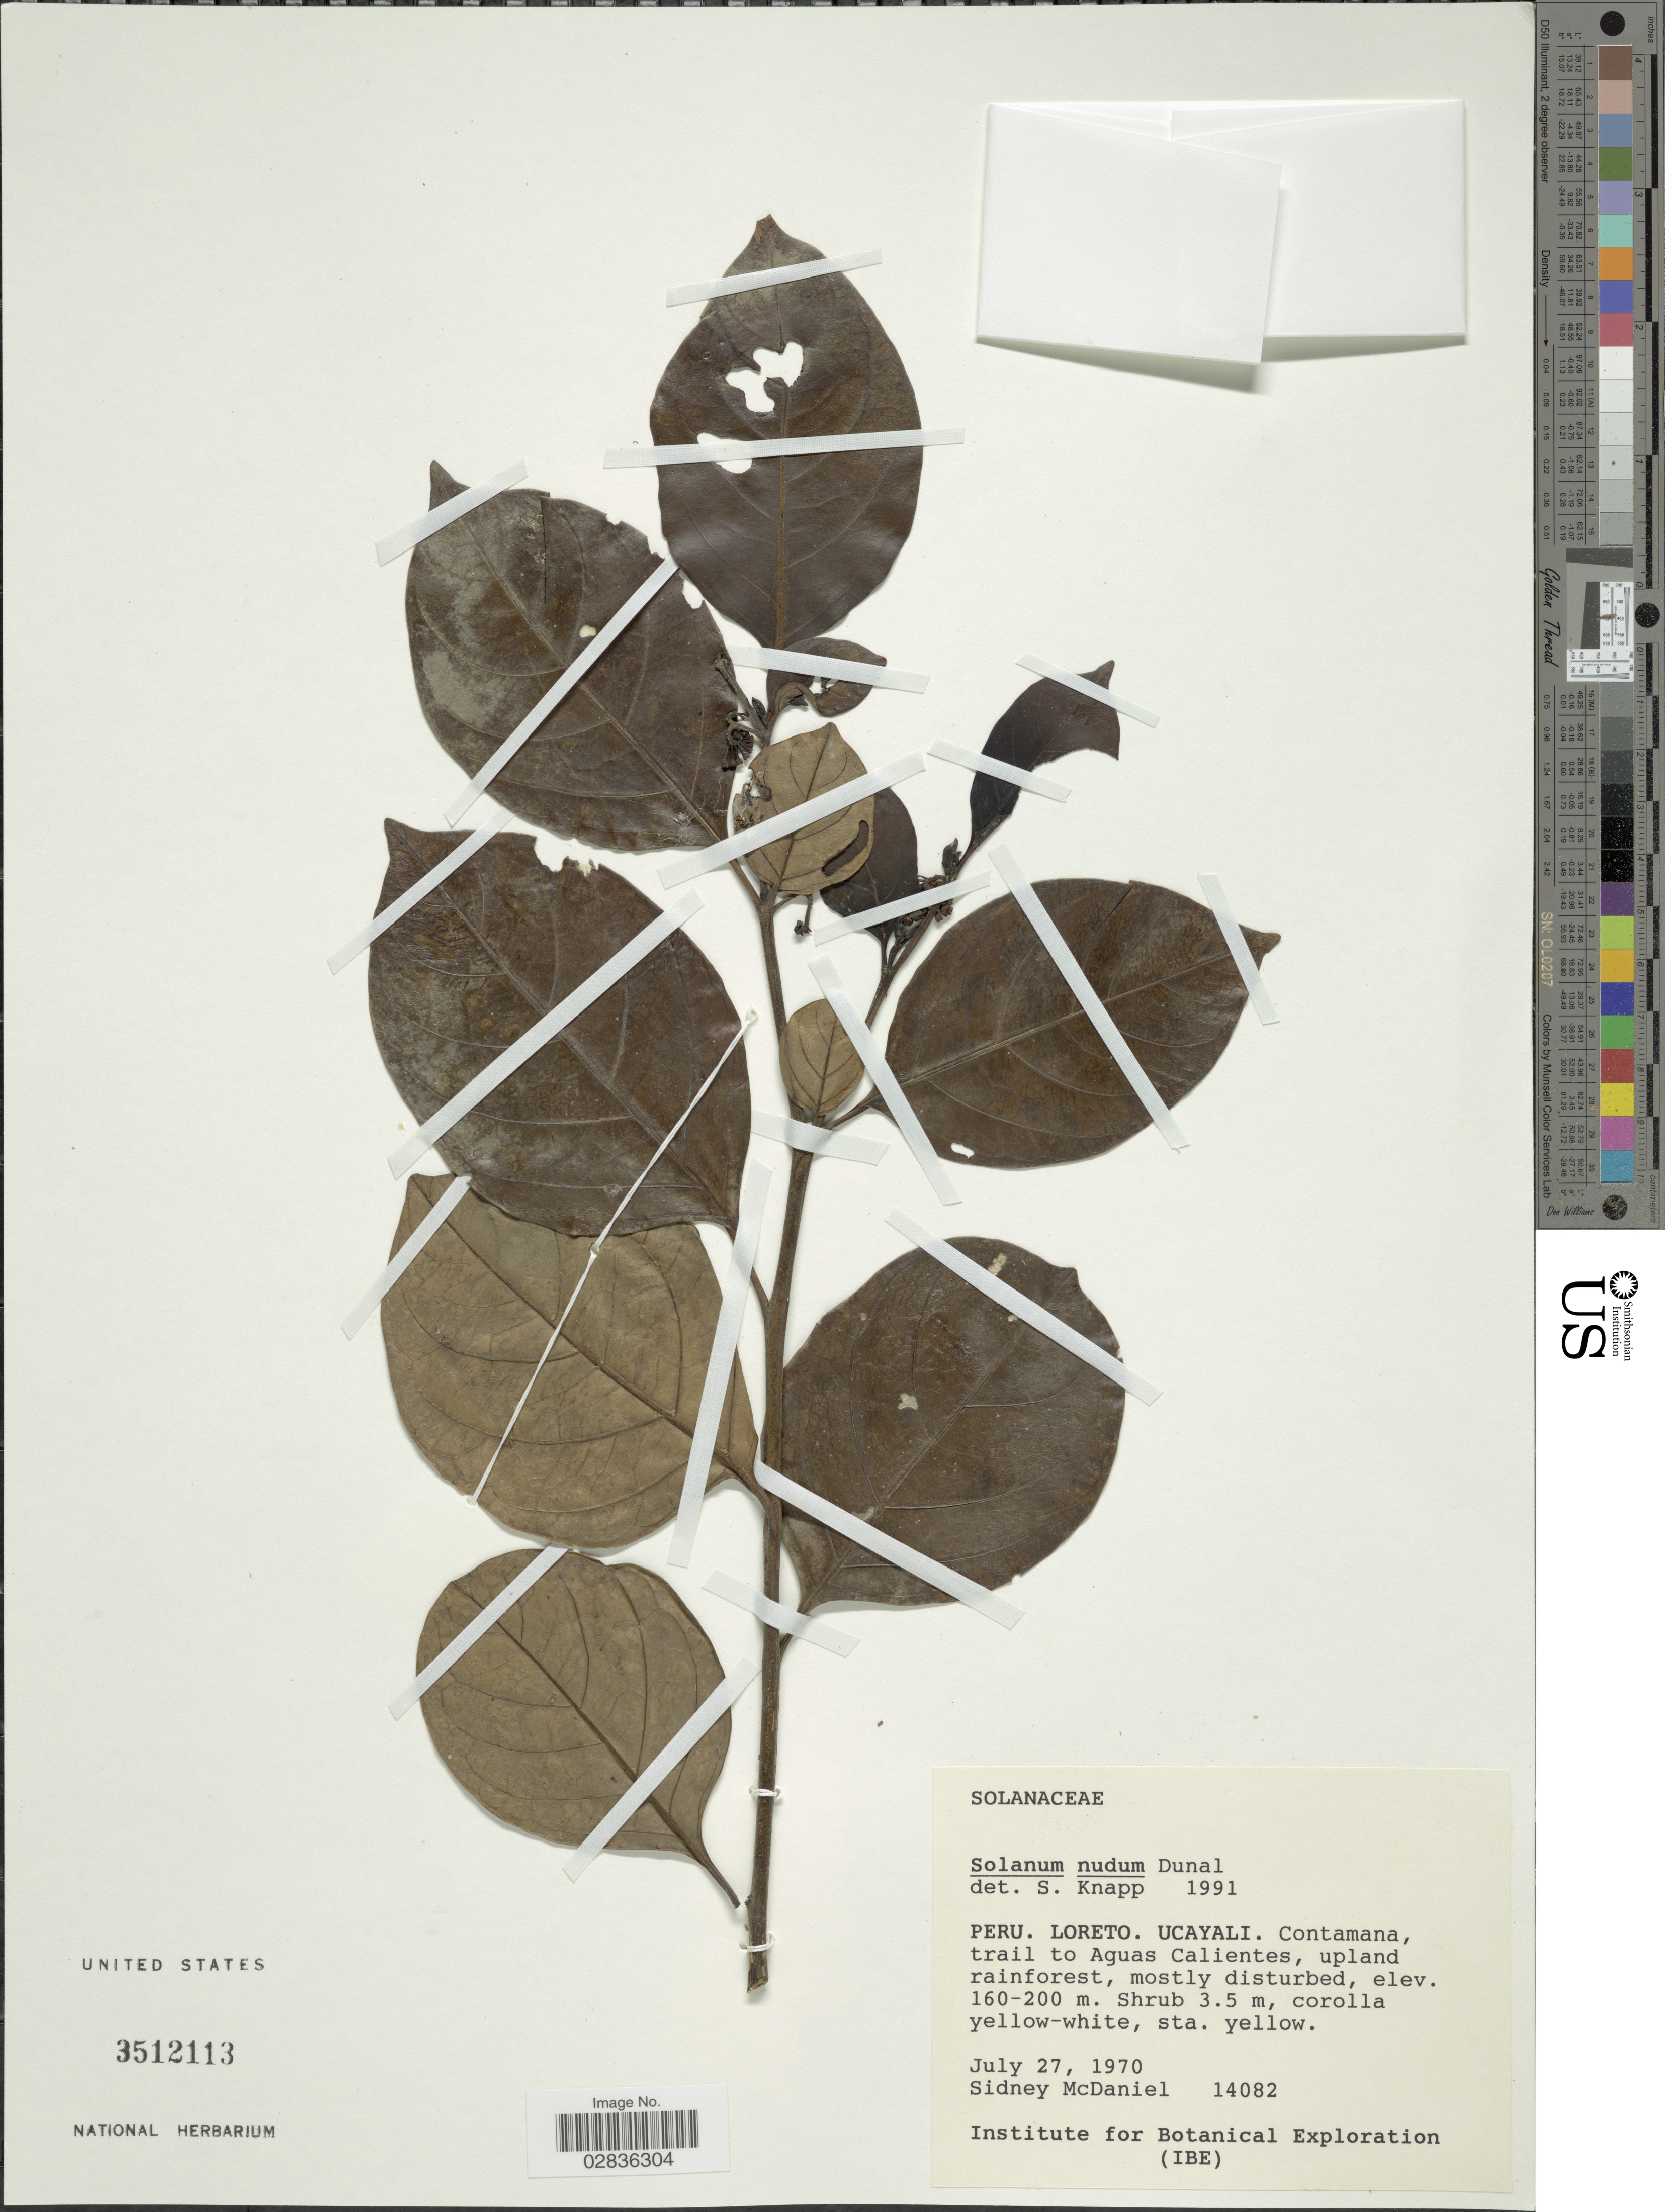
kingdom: Plantae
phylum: Tracheophyta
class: Magnoliopsida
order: Solanales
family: Solanaceae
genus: Solanum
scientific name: Solanum nudum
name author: Dunal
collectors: S. McDaniel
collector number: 14082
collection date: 1970-07-27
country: Peru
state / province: Loreto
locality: Loreto. Ucayali. Contamana, trail to Aguas Calientes, upland rainforest.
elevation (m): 160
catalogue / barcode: US 3512113